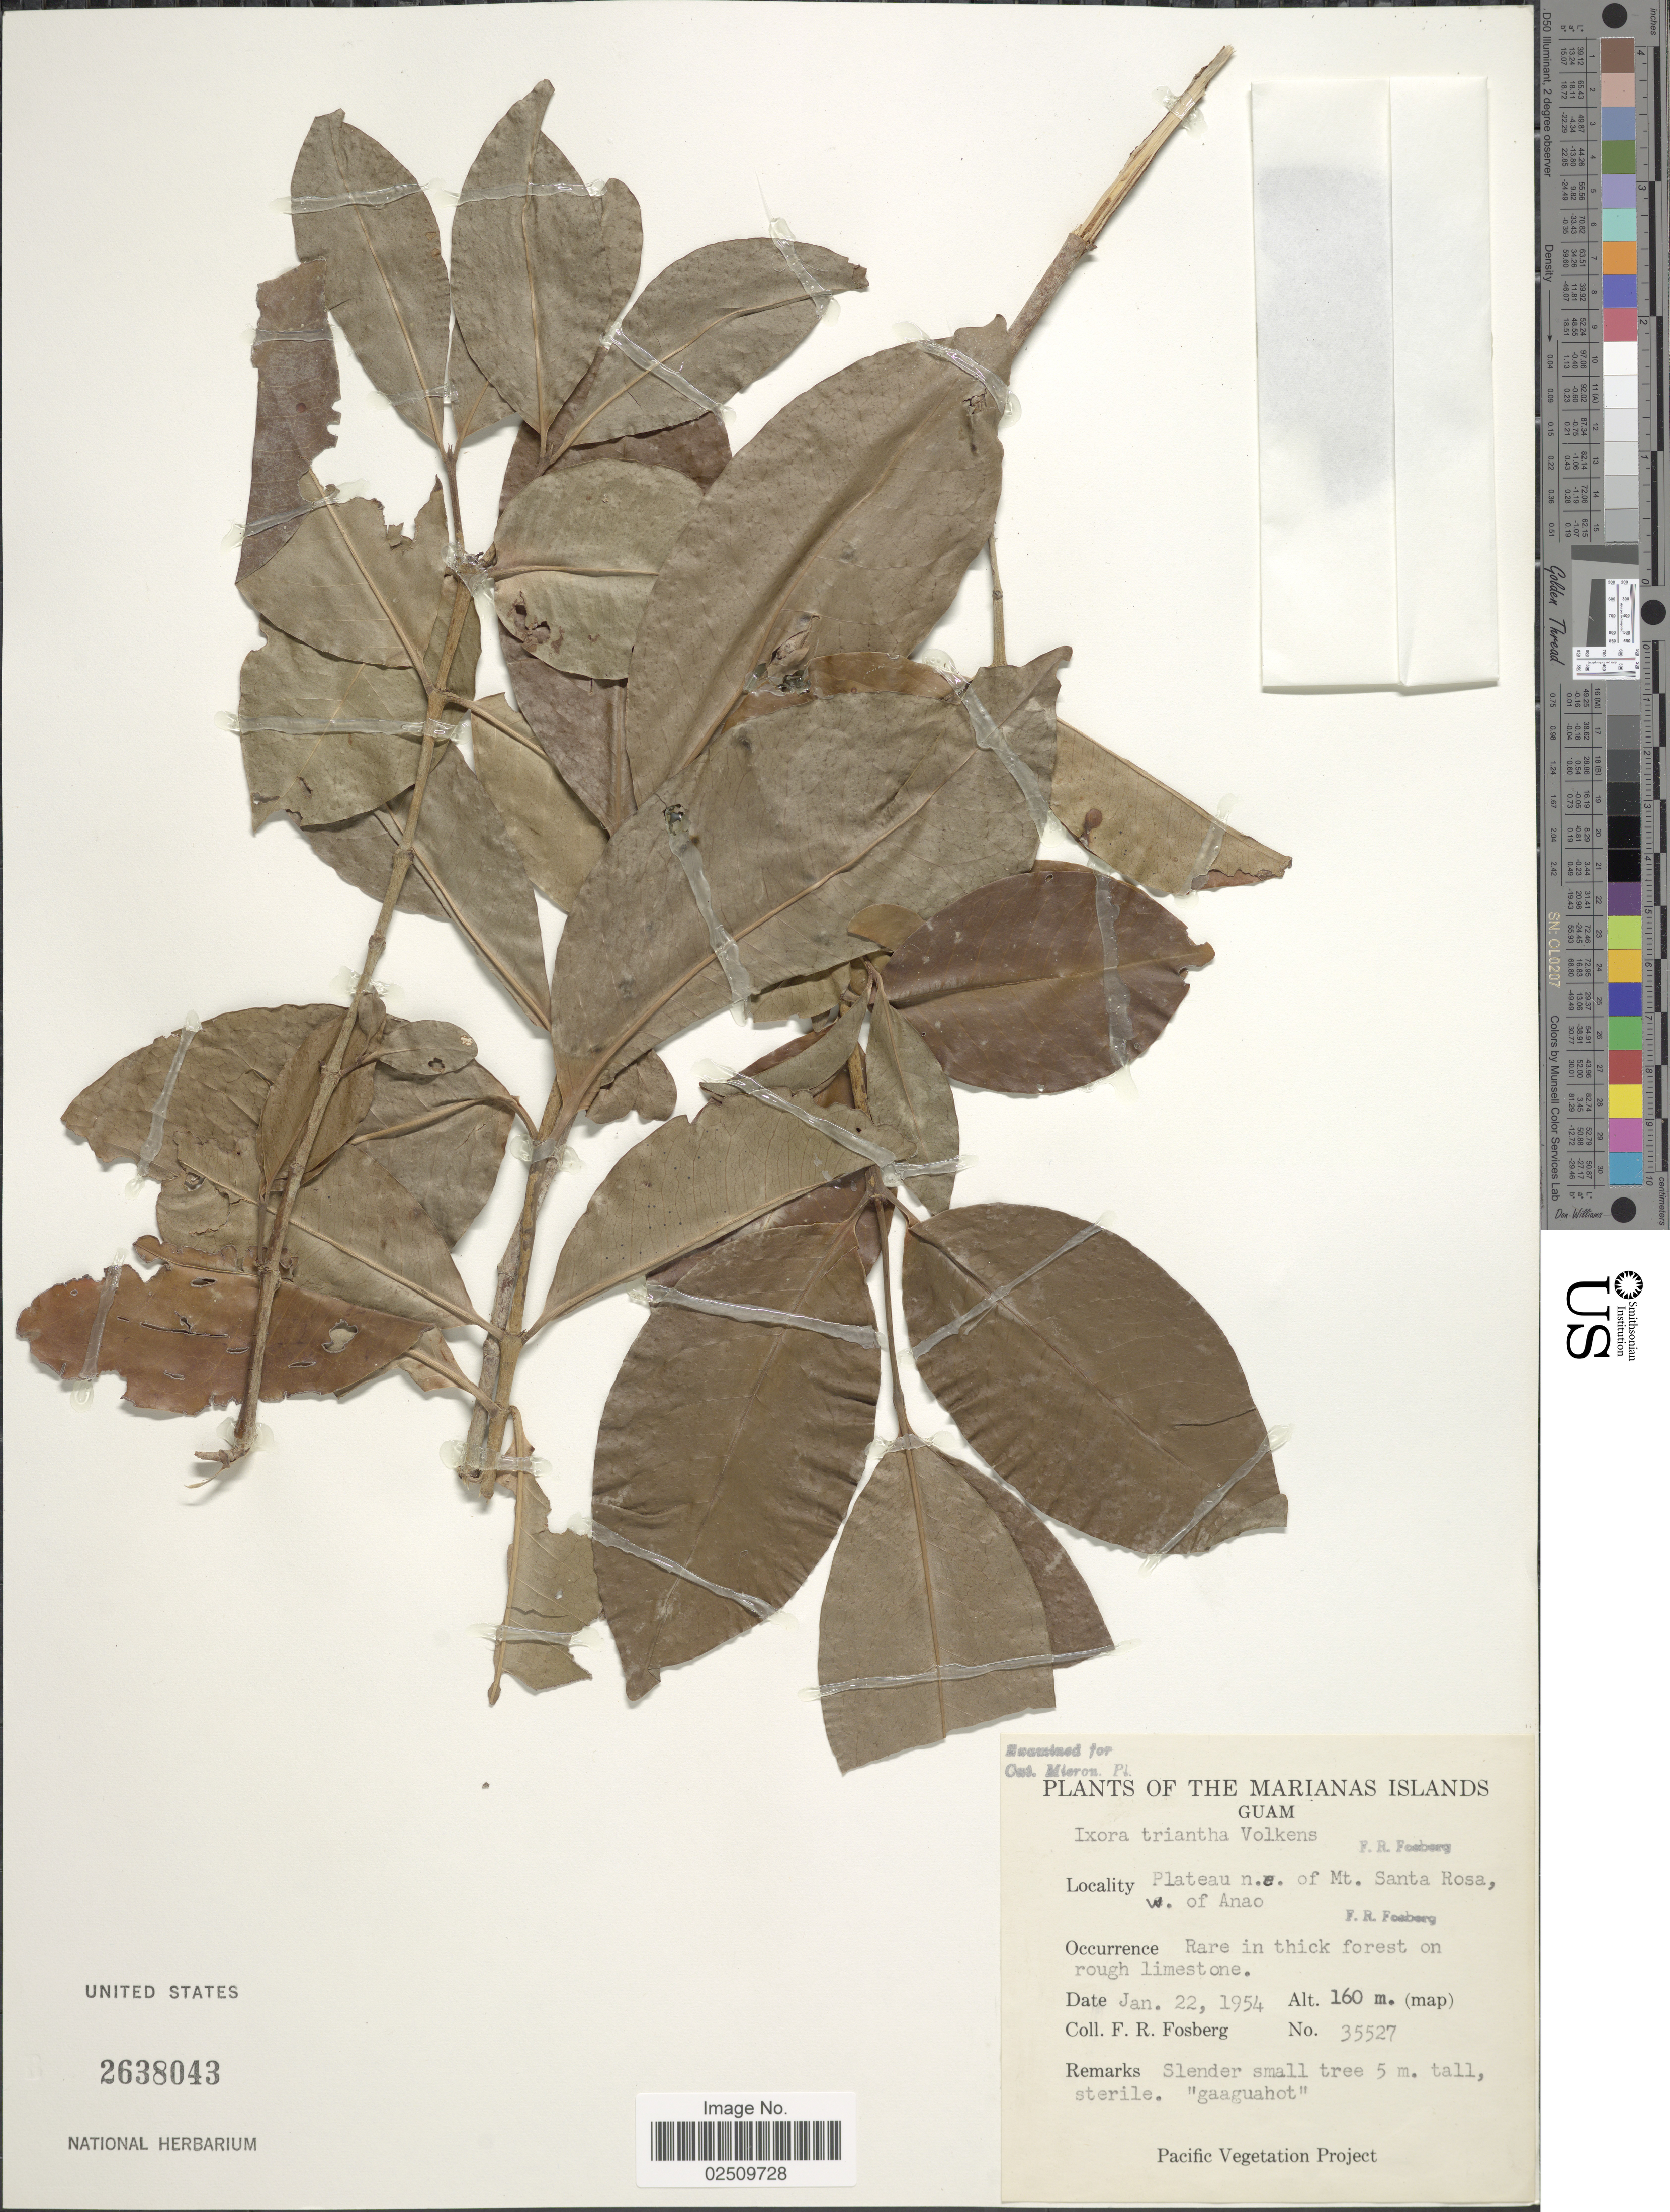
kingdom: Plantae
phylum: Tracheophyta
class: Magnoliopsida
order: Gentianales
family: Rubiaceae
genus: Ixora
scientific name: Ixora triantha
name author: Volkens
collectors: F. R. Fosberg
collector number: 35527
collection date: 1954-01-22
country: Guam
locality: The Marianas Islands, Plateau n.e. of Mt Santa Rosa, w. of Anao, Rare in thick forest on rough limestone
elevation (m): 160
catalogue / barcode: US 2638043